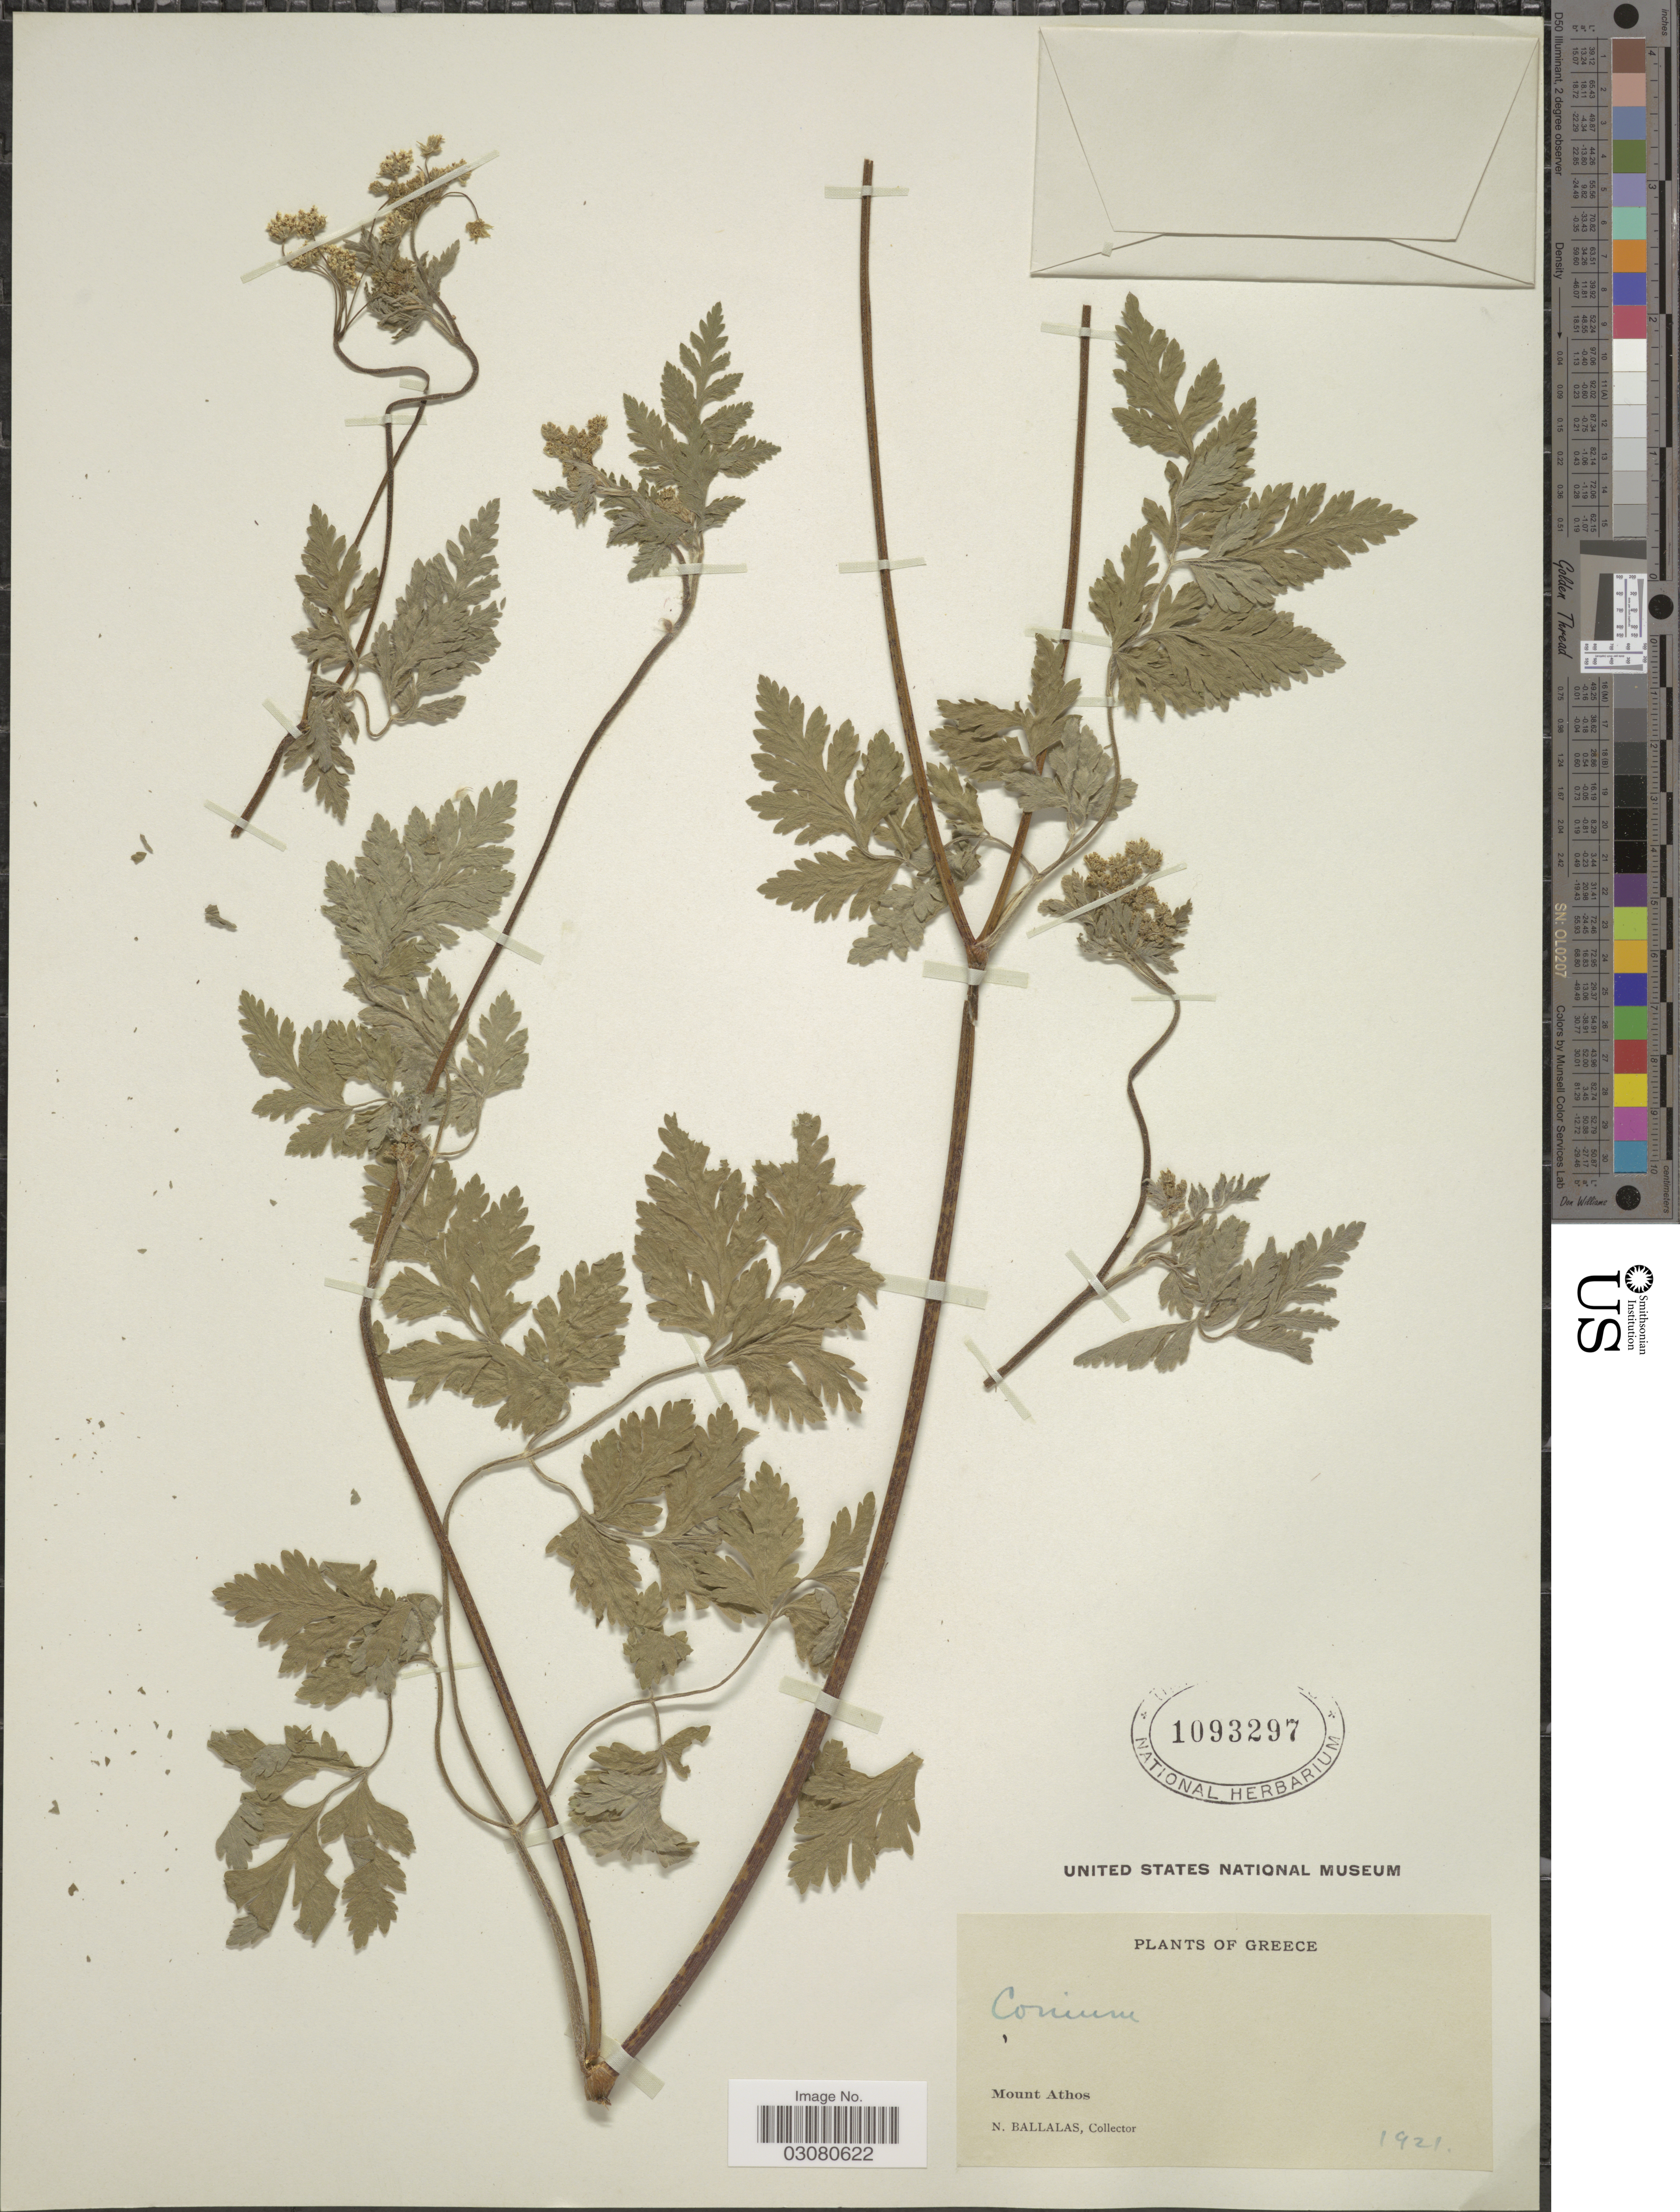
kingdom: Plantae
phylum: Tracheophyta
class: Magnoliopsida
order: Apiales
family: Apiaceae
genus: Conium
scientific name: Conium sp.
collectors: N. Ballalas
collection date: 1921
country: Greece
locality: Mount Athos.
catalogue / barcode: US 1093297